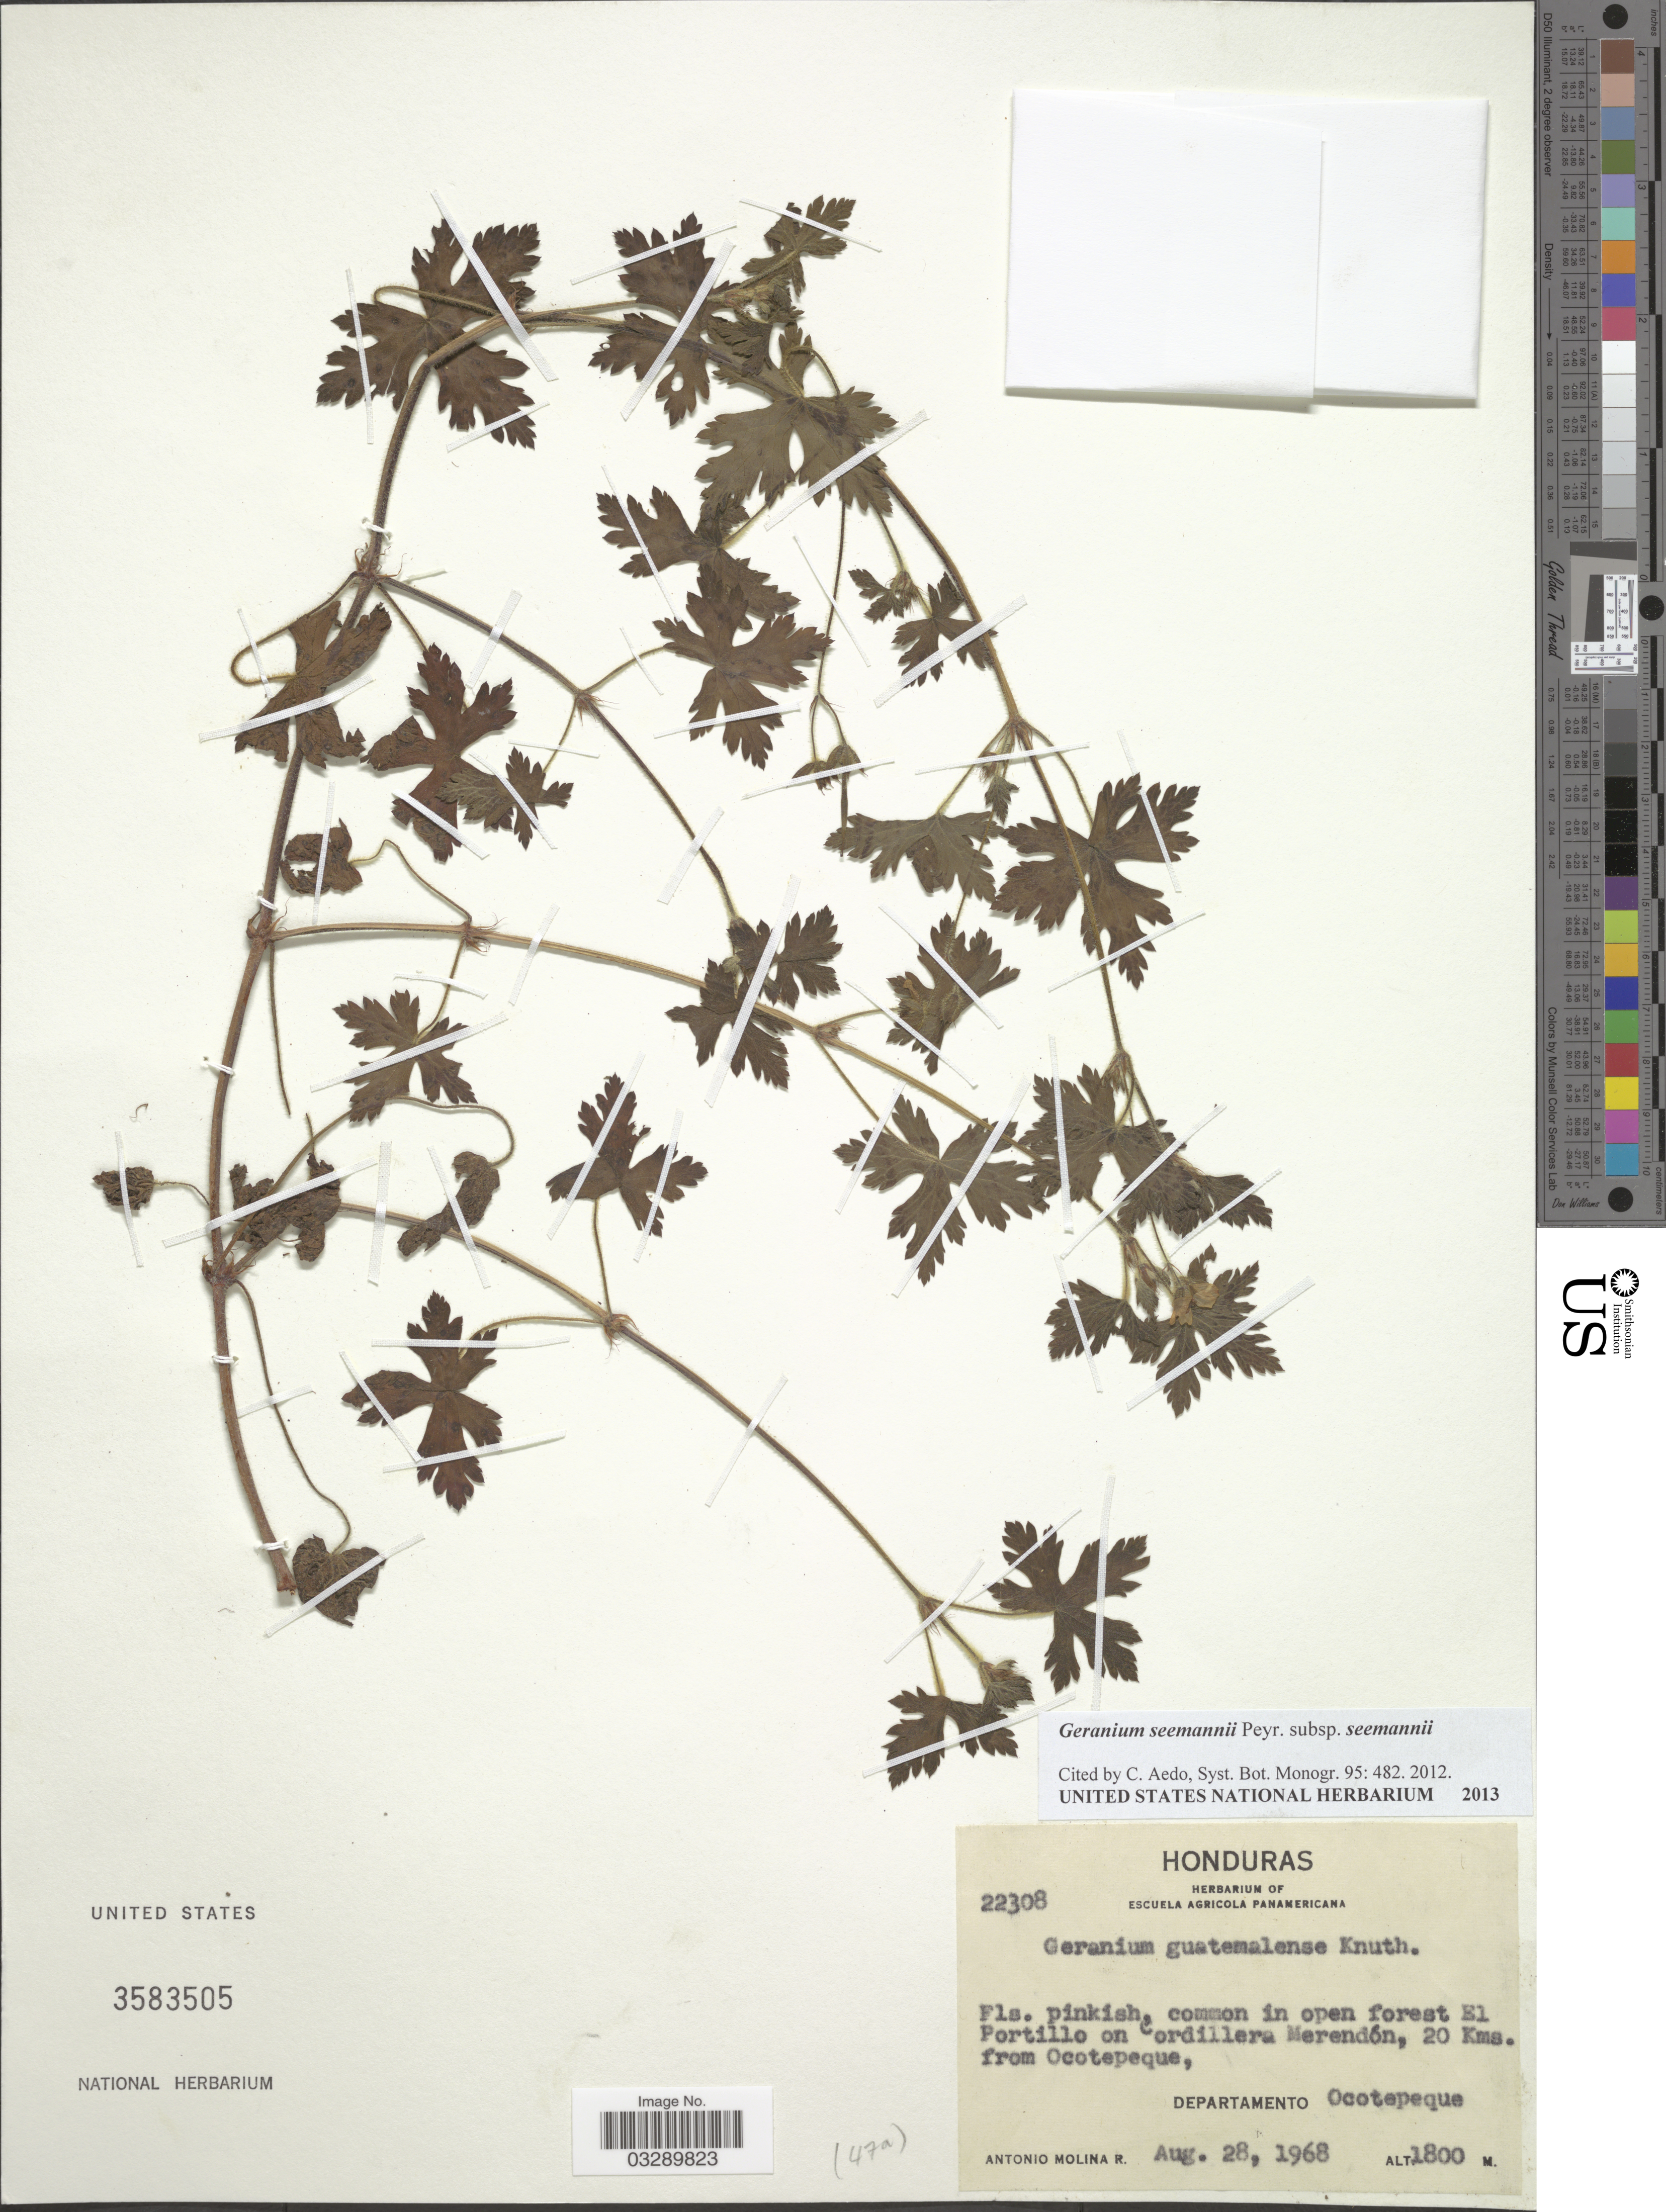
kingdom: Plantae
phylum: Tracheophyta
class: Magnoliopsida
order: Geraniales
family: Geraniaceae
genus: Geranium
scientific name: Geranium seemannii subsp. seemannii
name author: Peyr.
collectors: A. Molina R.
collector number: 22308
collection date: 1968-08-28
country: Honduras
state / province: Ocotepeque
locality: El Portillo on Cordillera Merendón, 20 Kms. from Ocotepeque, Departamento Ocotepeque.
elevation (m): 1800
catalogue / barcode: US 3583505